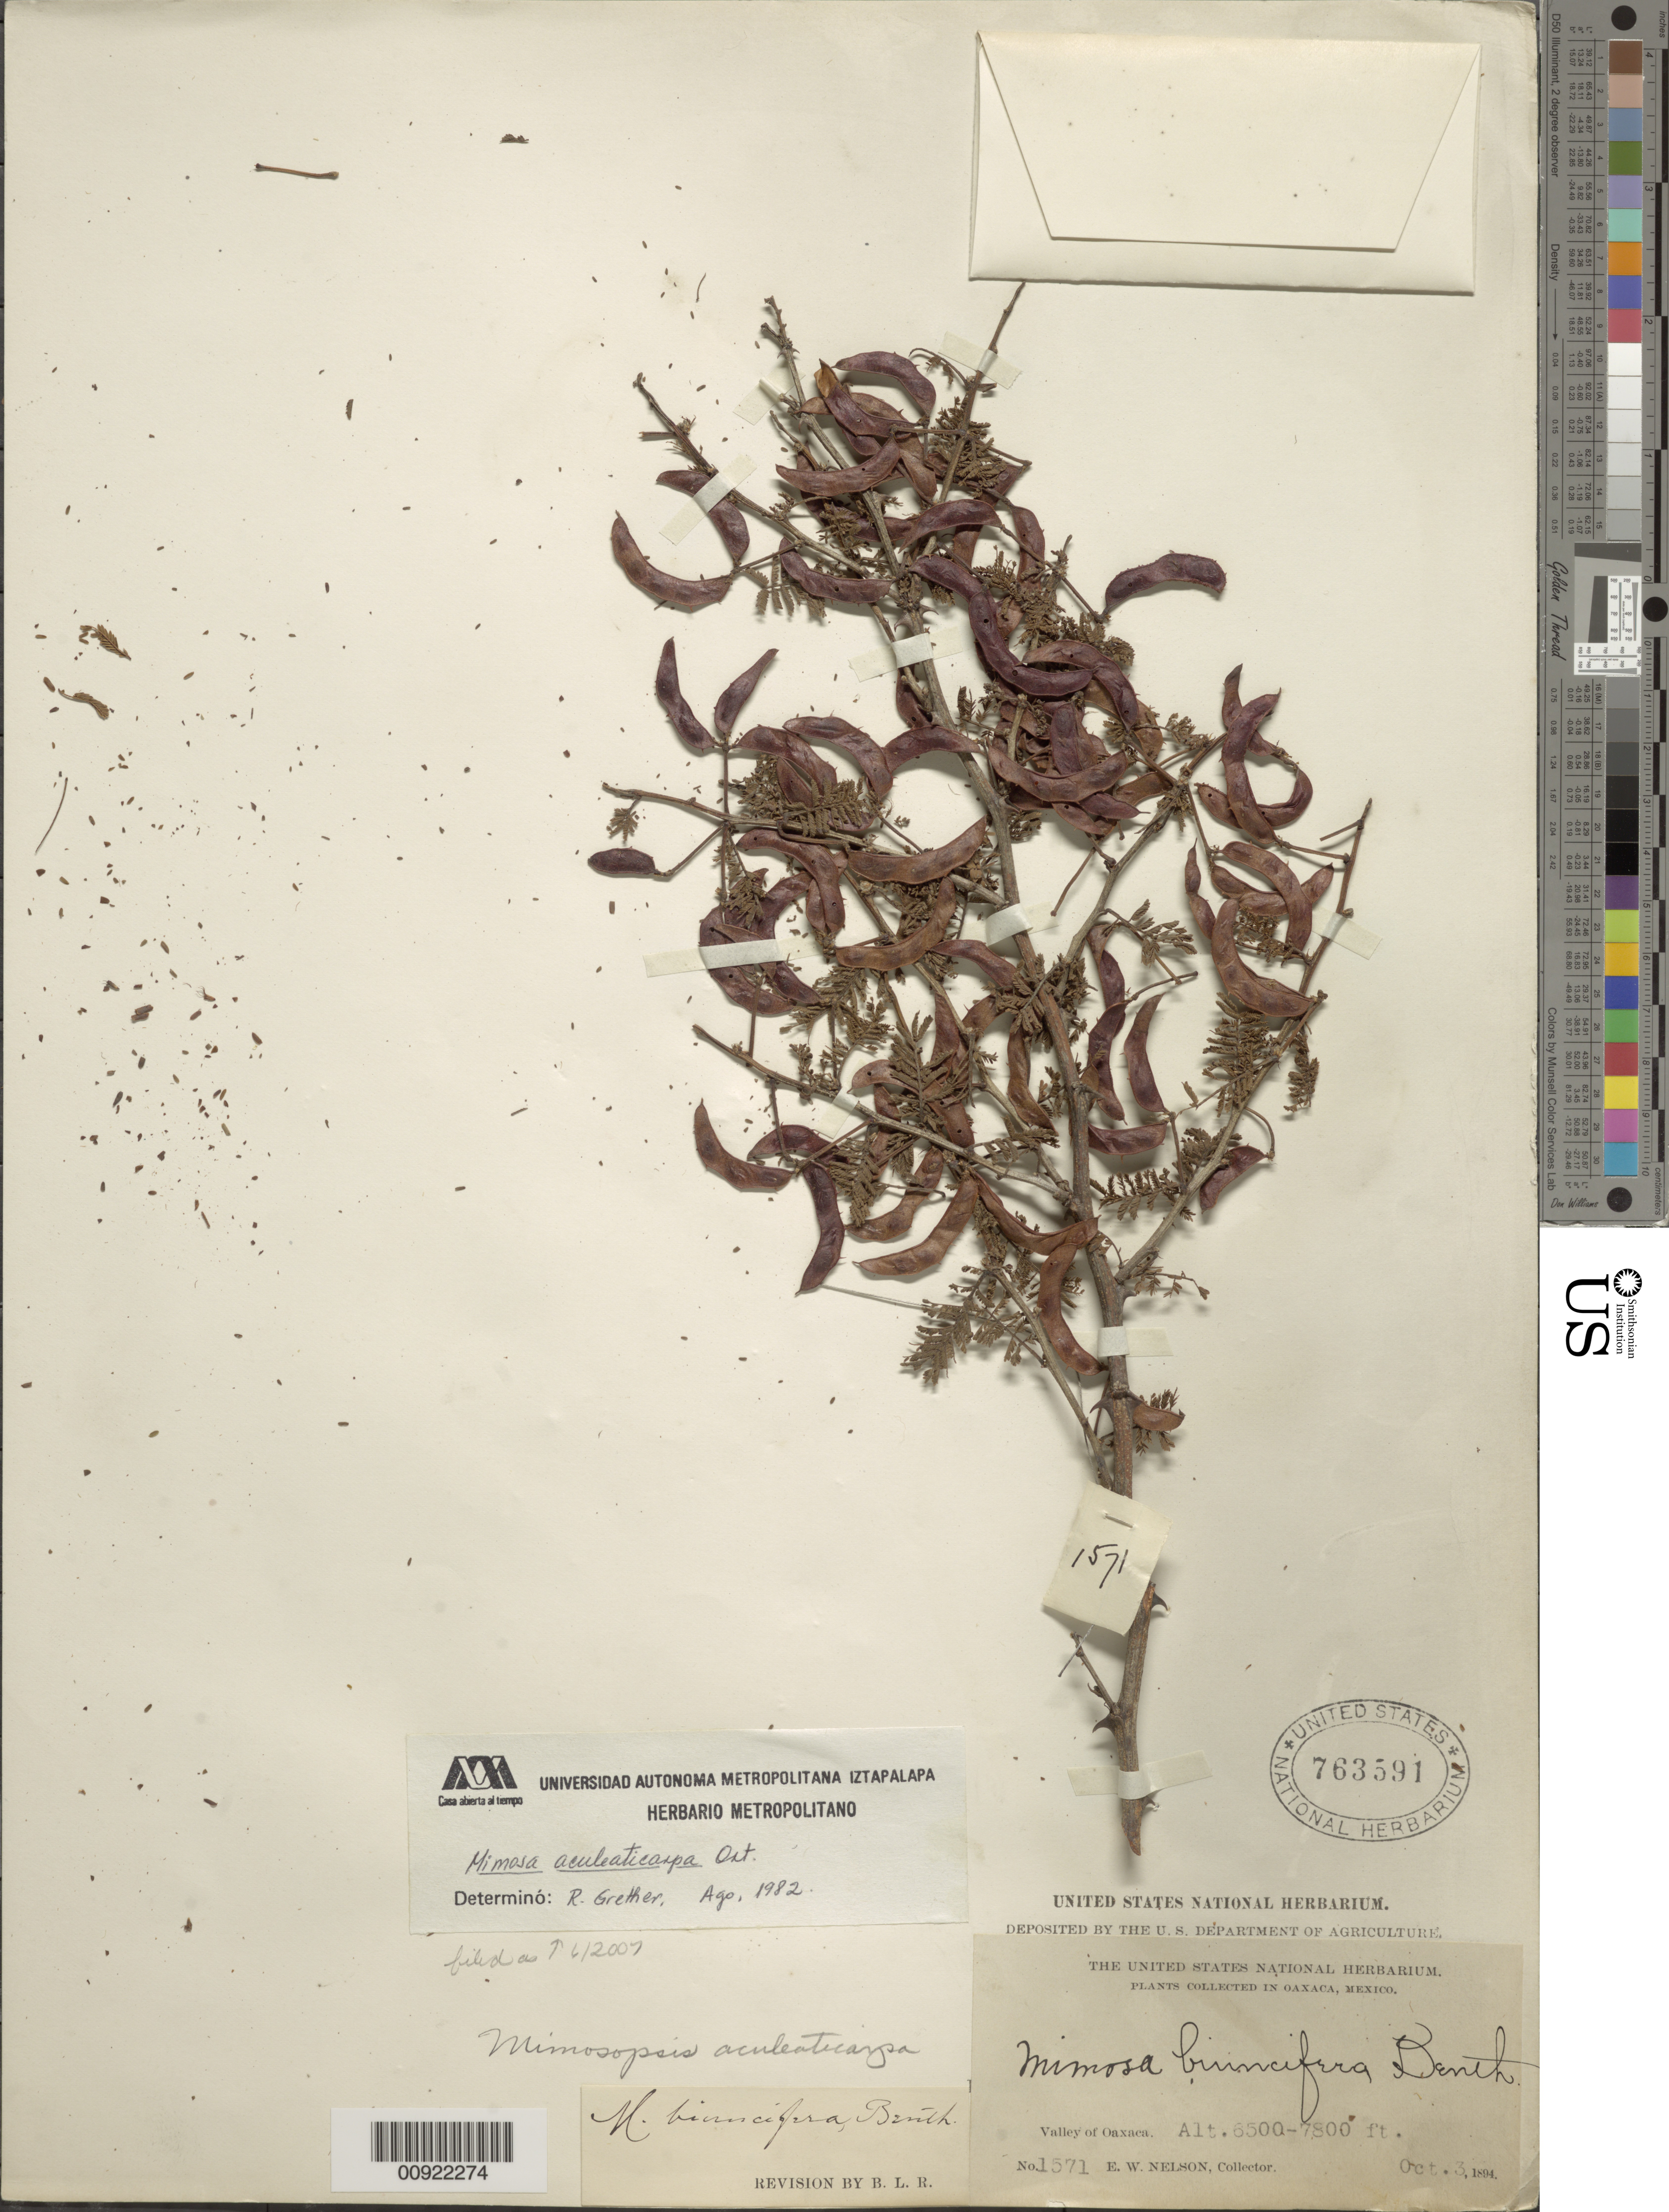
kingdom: Plantae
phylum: Tracheophyta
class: Magnoliopsida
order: Fabales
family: Fabaceae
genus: Mimosa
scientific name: Mimosa aculeaticarpa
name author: Ortega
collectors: E. W. Nelson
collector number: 1571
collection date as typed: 03 Oct 1894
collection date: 1894-10-03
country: Mexico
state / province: Oaxaca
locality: Valley of Oaxaca.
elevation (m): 1981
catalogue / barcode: US 763591